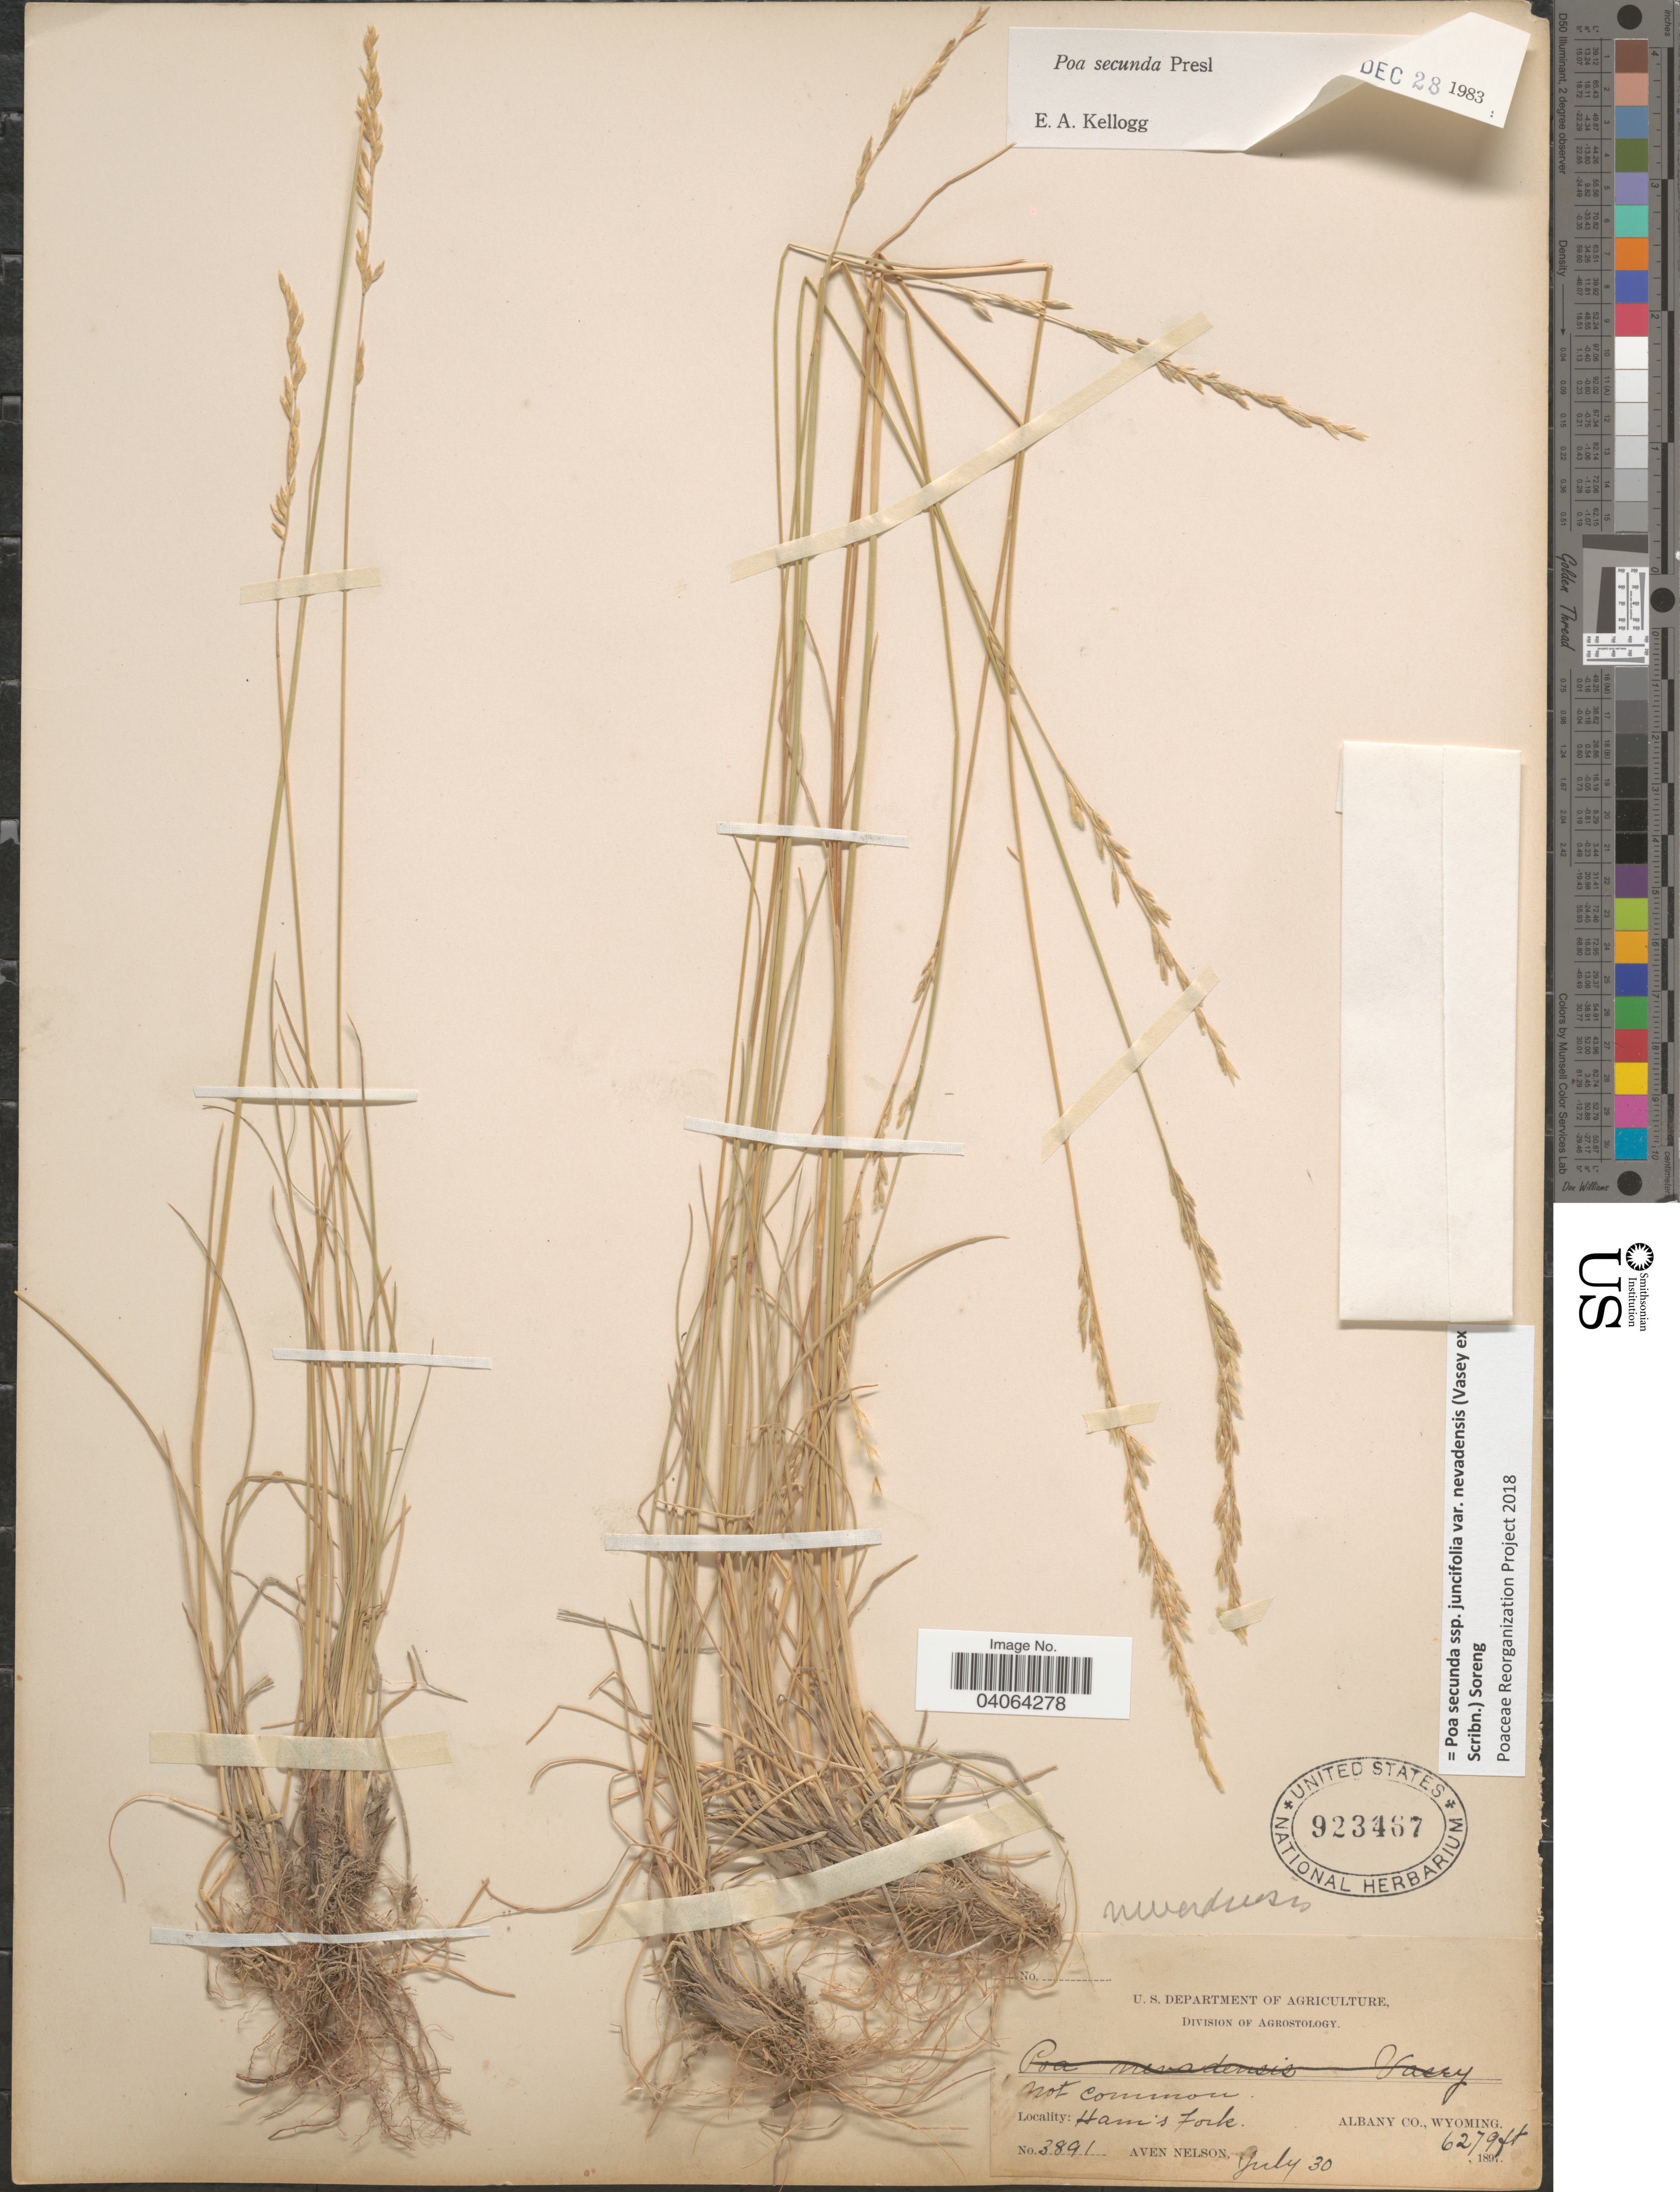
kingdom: Plantae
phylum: Tracheophyta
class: Liliopsida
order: Poales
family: Poaceae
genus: Poa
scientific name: Poa secunda subsp. juncifolia var. nevadensis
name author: (Vasey ex Scribn.) Soreng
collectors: A. Nelson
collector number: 3891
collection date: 1897-07-30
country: United States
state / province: Wyoming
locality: Ham's Fork. Albany Co.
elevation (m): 1914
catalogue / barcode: US 923467